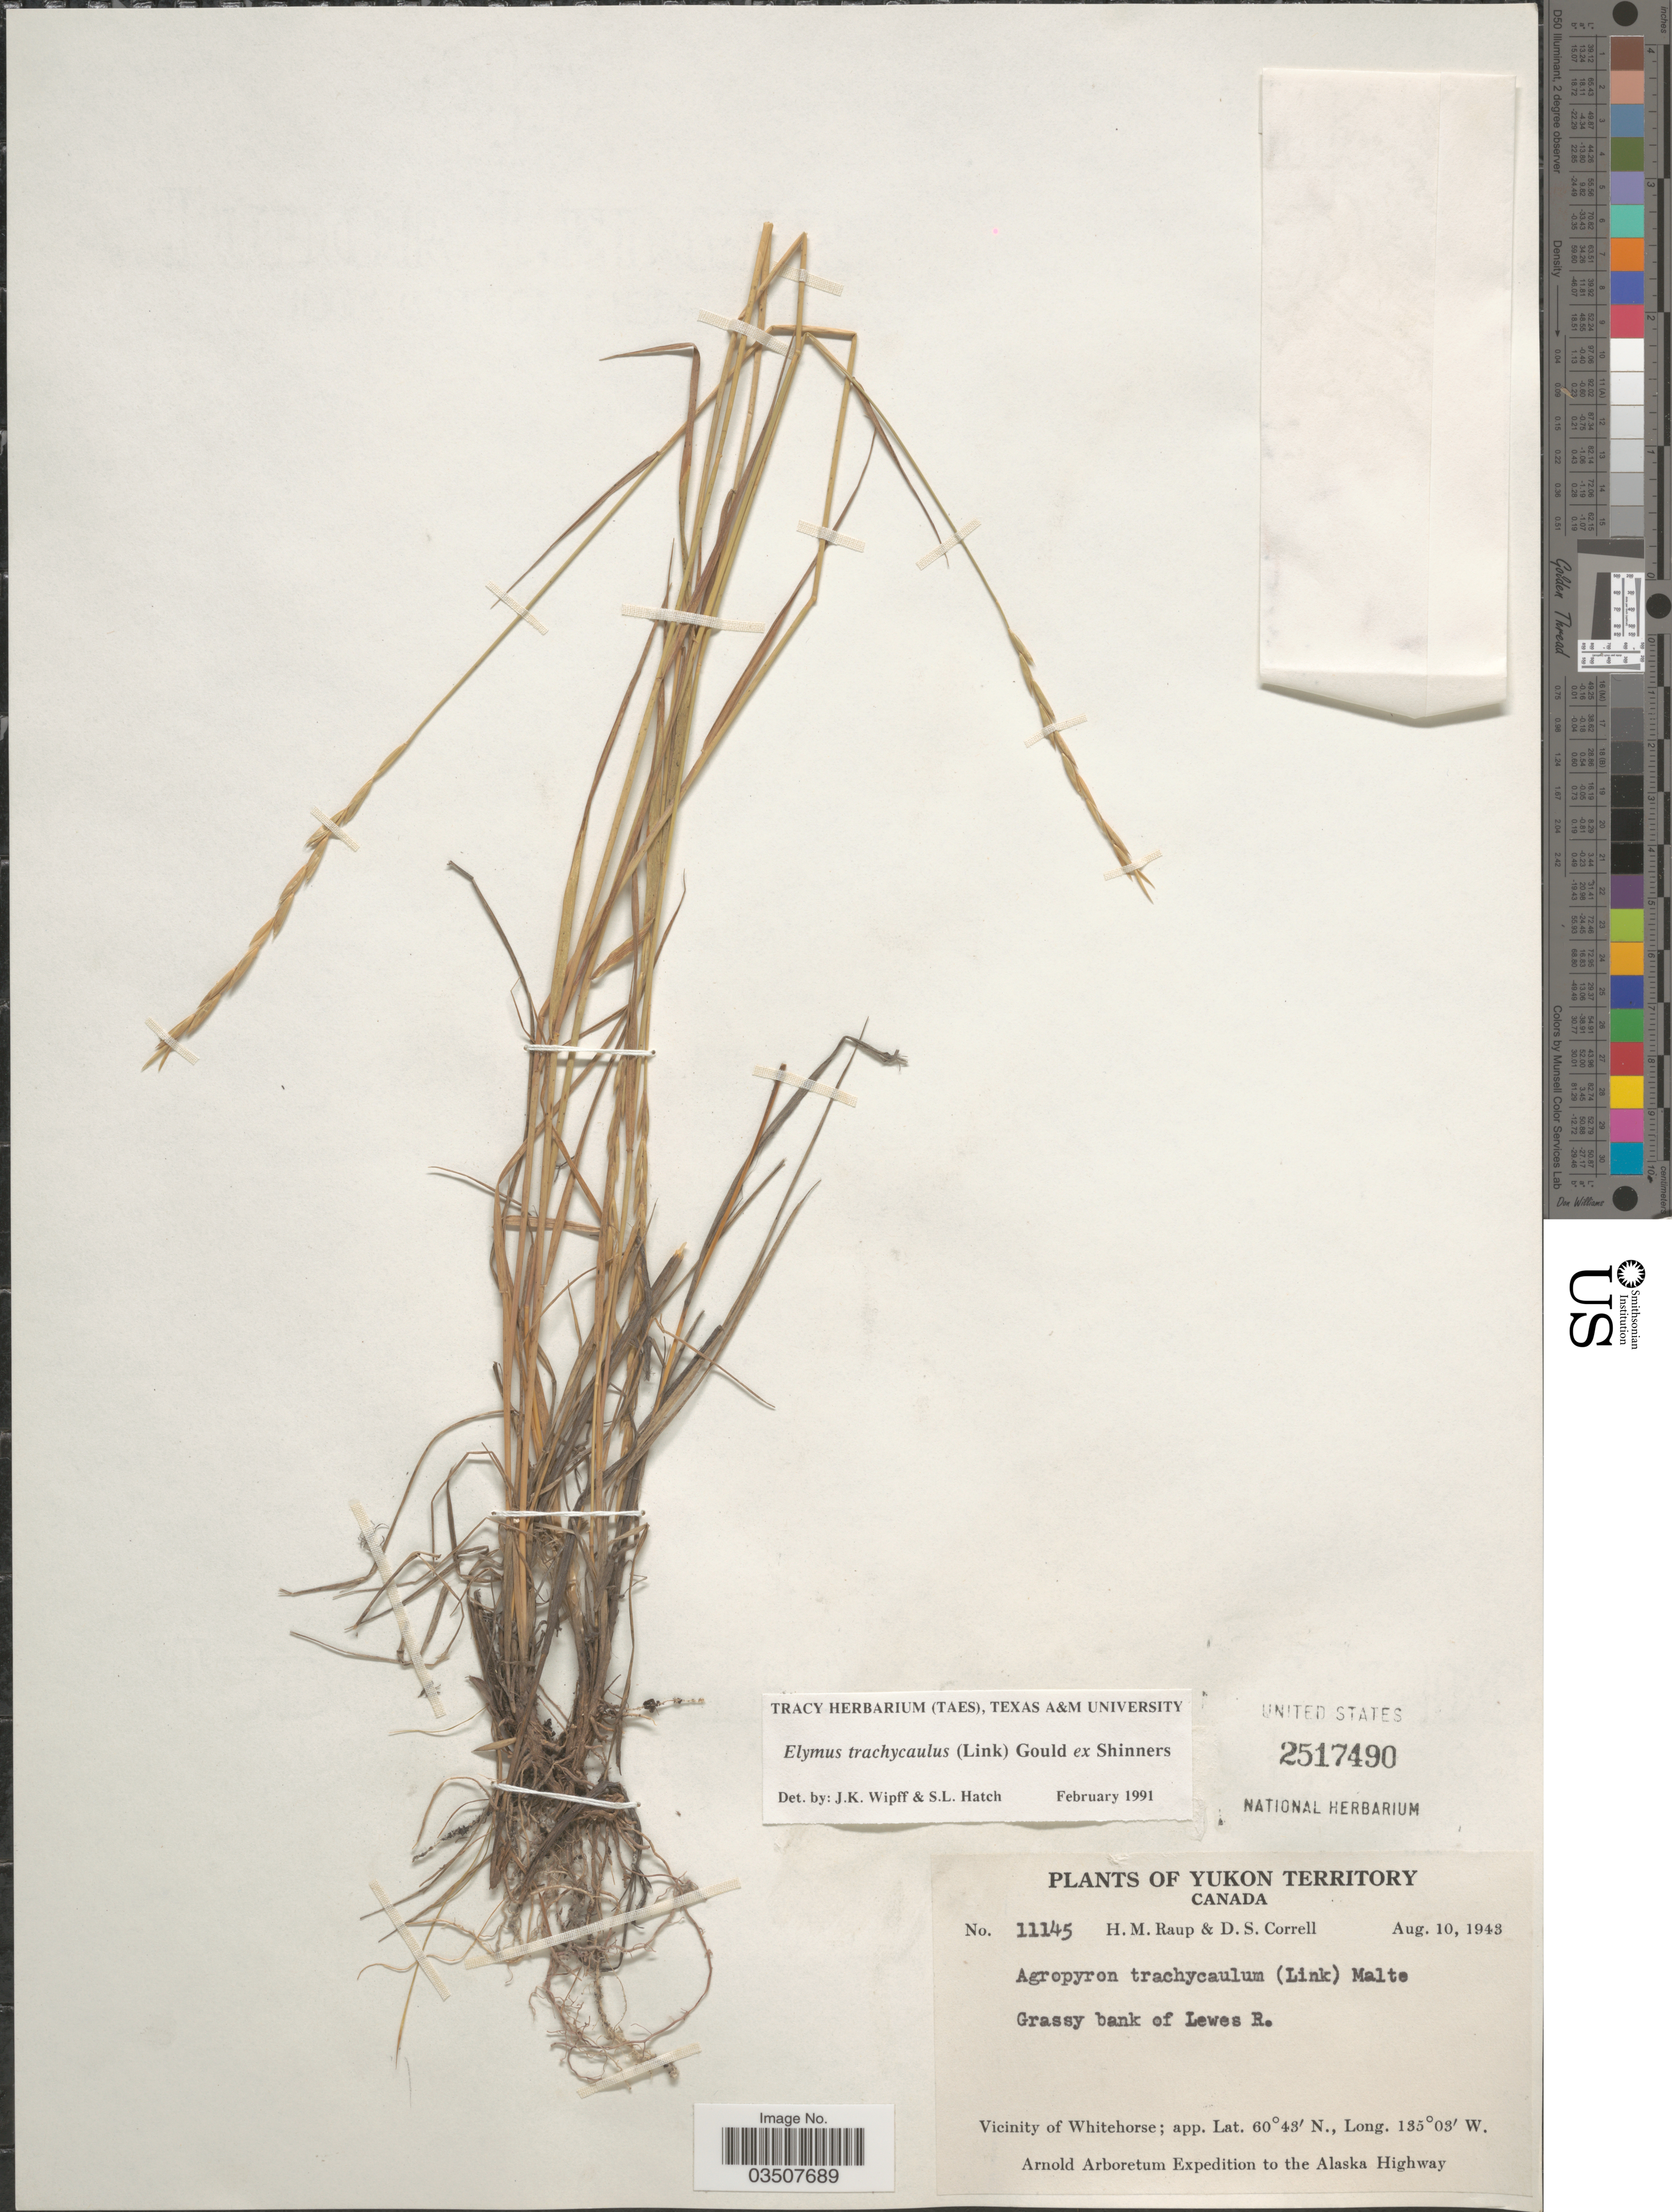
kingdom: Plantae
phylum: Tracheophyta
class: Liliopsida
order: Poales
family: Poaceae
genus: Elymus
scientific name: Elymus trachycaulus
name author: (Link) Gould ex Shinners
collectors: H. Raup & D. S. Correll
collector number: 11145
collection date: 1943-08-10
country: Canada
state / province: Yukon Territory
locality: Grassy bank of Lewes R. Vicinity of Whitehorse. Arnold Arboretum Expedition to the Alaska Highway.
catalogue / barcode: US 2517490